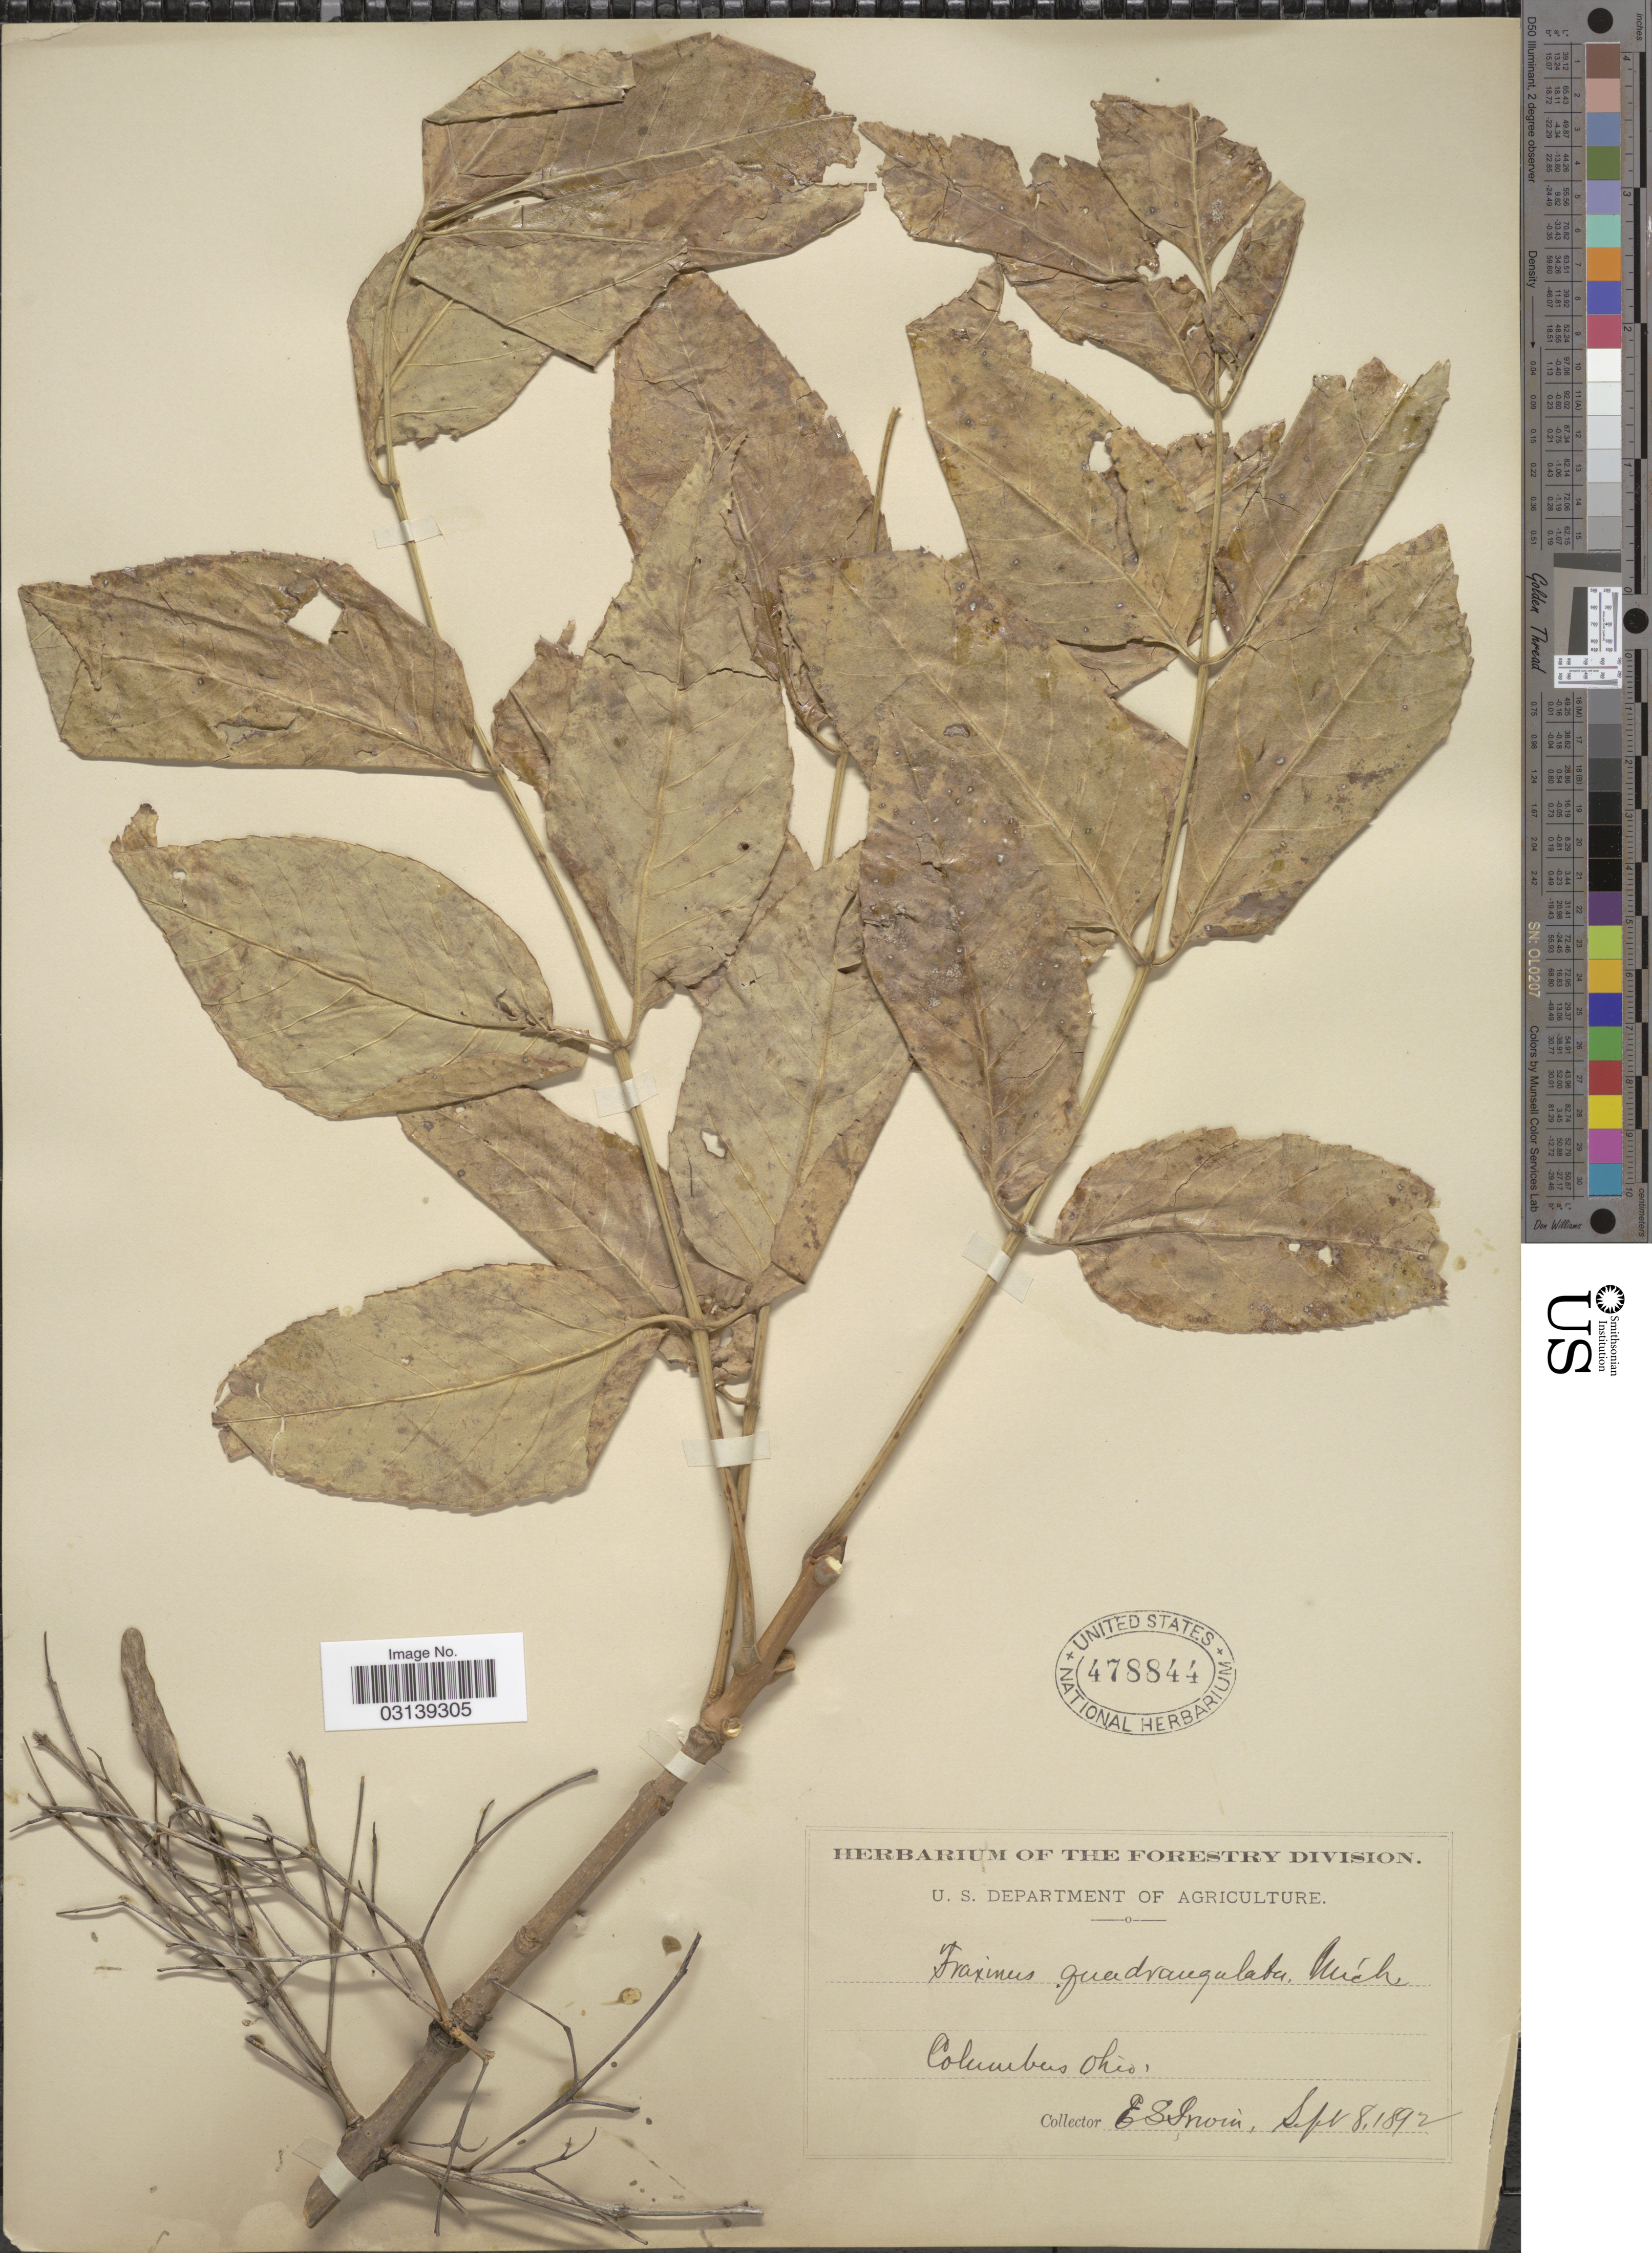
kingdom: Plantae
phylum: Tracheophyta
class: Magnoliopsida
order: Lamiales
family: Oleaceae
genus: Fraxinus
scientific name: Fraxinus quadrangulata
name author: Michx.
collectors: E. Irwin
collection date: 1892-09-08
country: United States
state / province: Ohio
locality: Columbus.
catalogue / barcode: US 478844